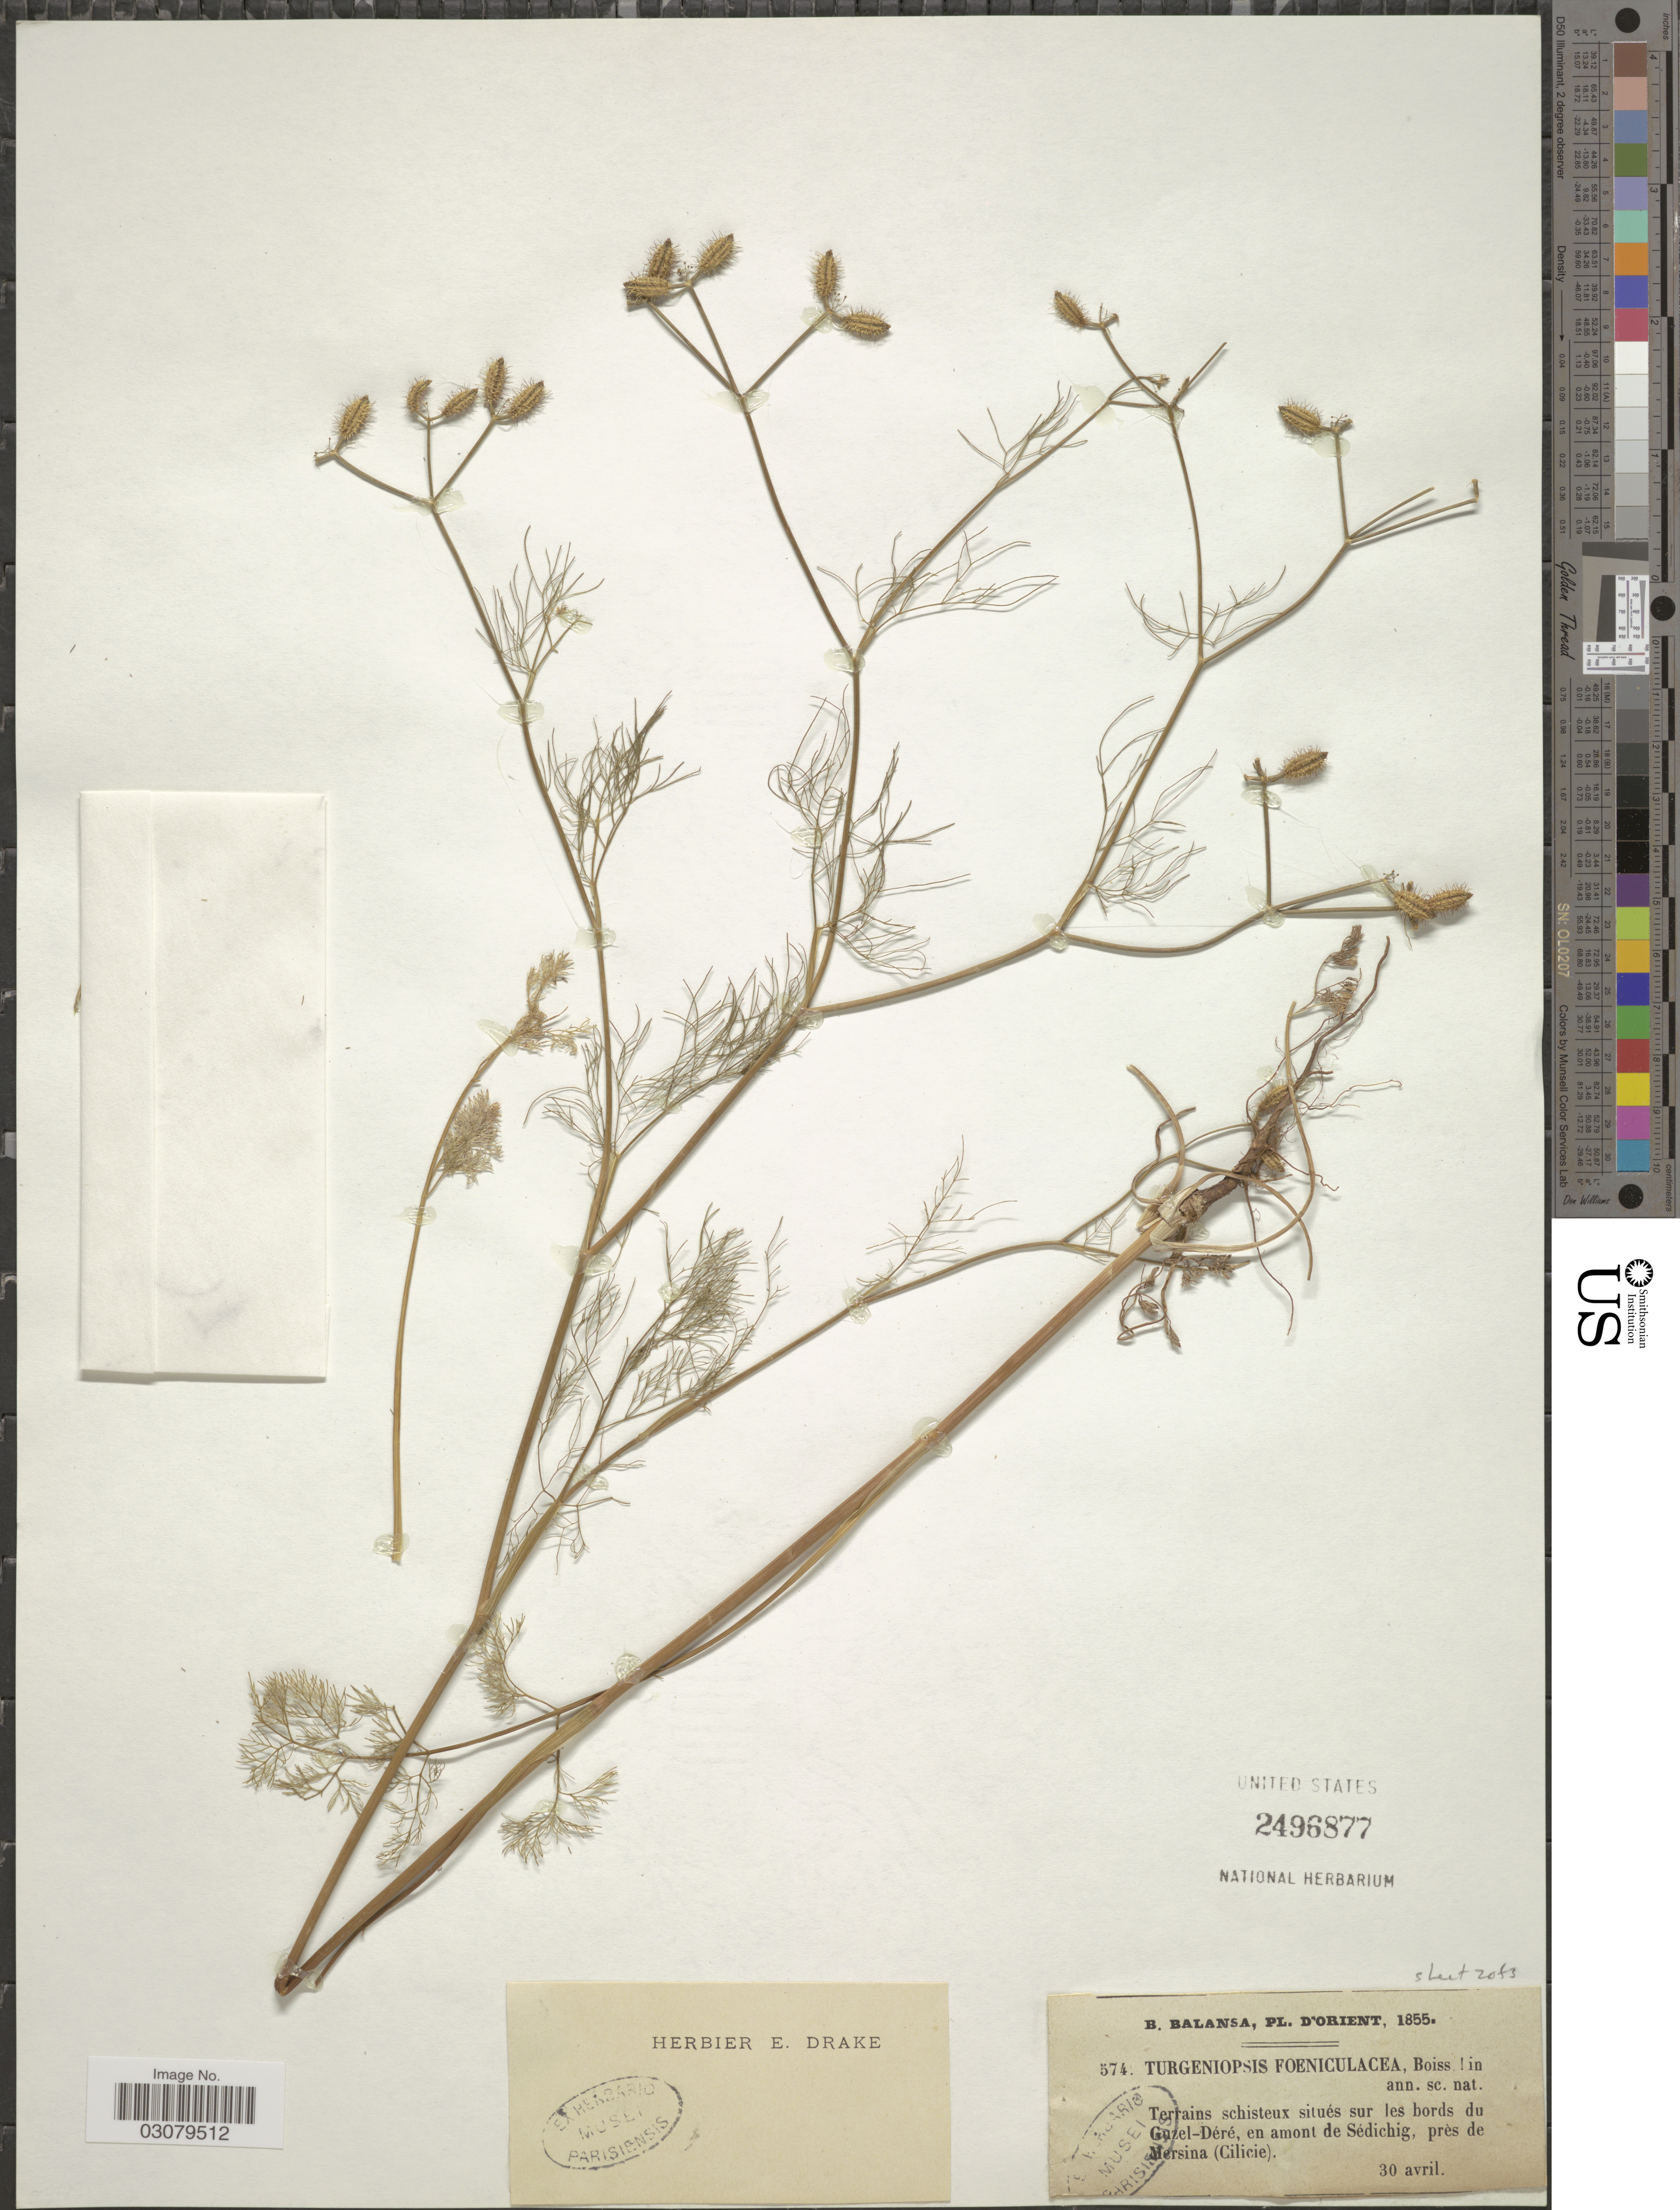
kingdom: Plantae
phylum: Tracheophyta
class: Magnoliopsida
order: Apiales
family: Apiaceae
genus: Turgeniopsis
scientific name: Turgeniopsis foeniculacea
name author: (Fenzl) Boiss.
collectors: B. Balansa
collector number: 574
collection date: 1855-04-30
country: Turkey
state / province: Mersin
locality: Orient. Terrains schisteux situés sur les bords du Guzel-Déré, en amont de Sédichig, près de Mersina (Cilicie).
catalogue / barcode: US 2496877